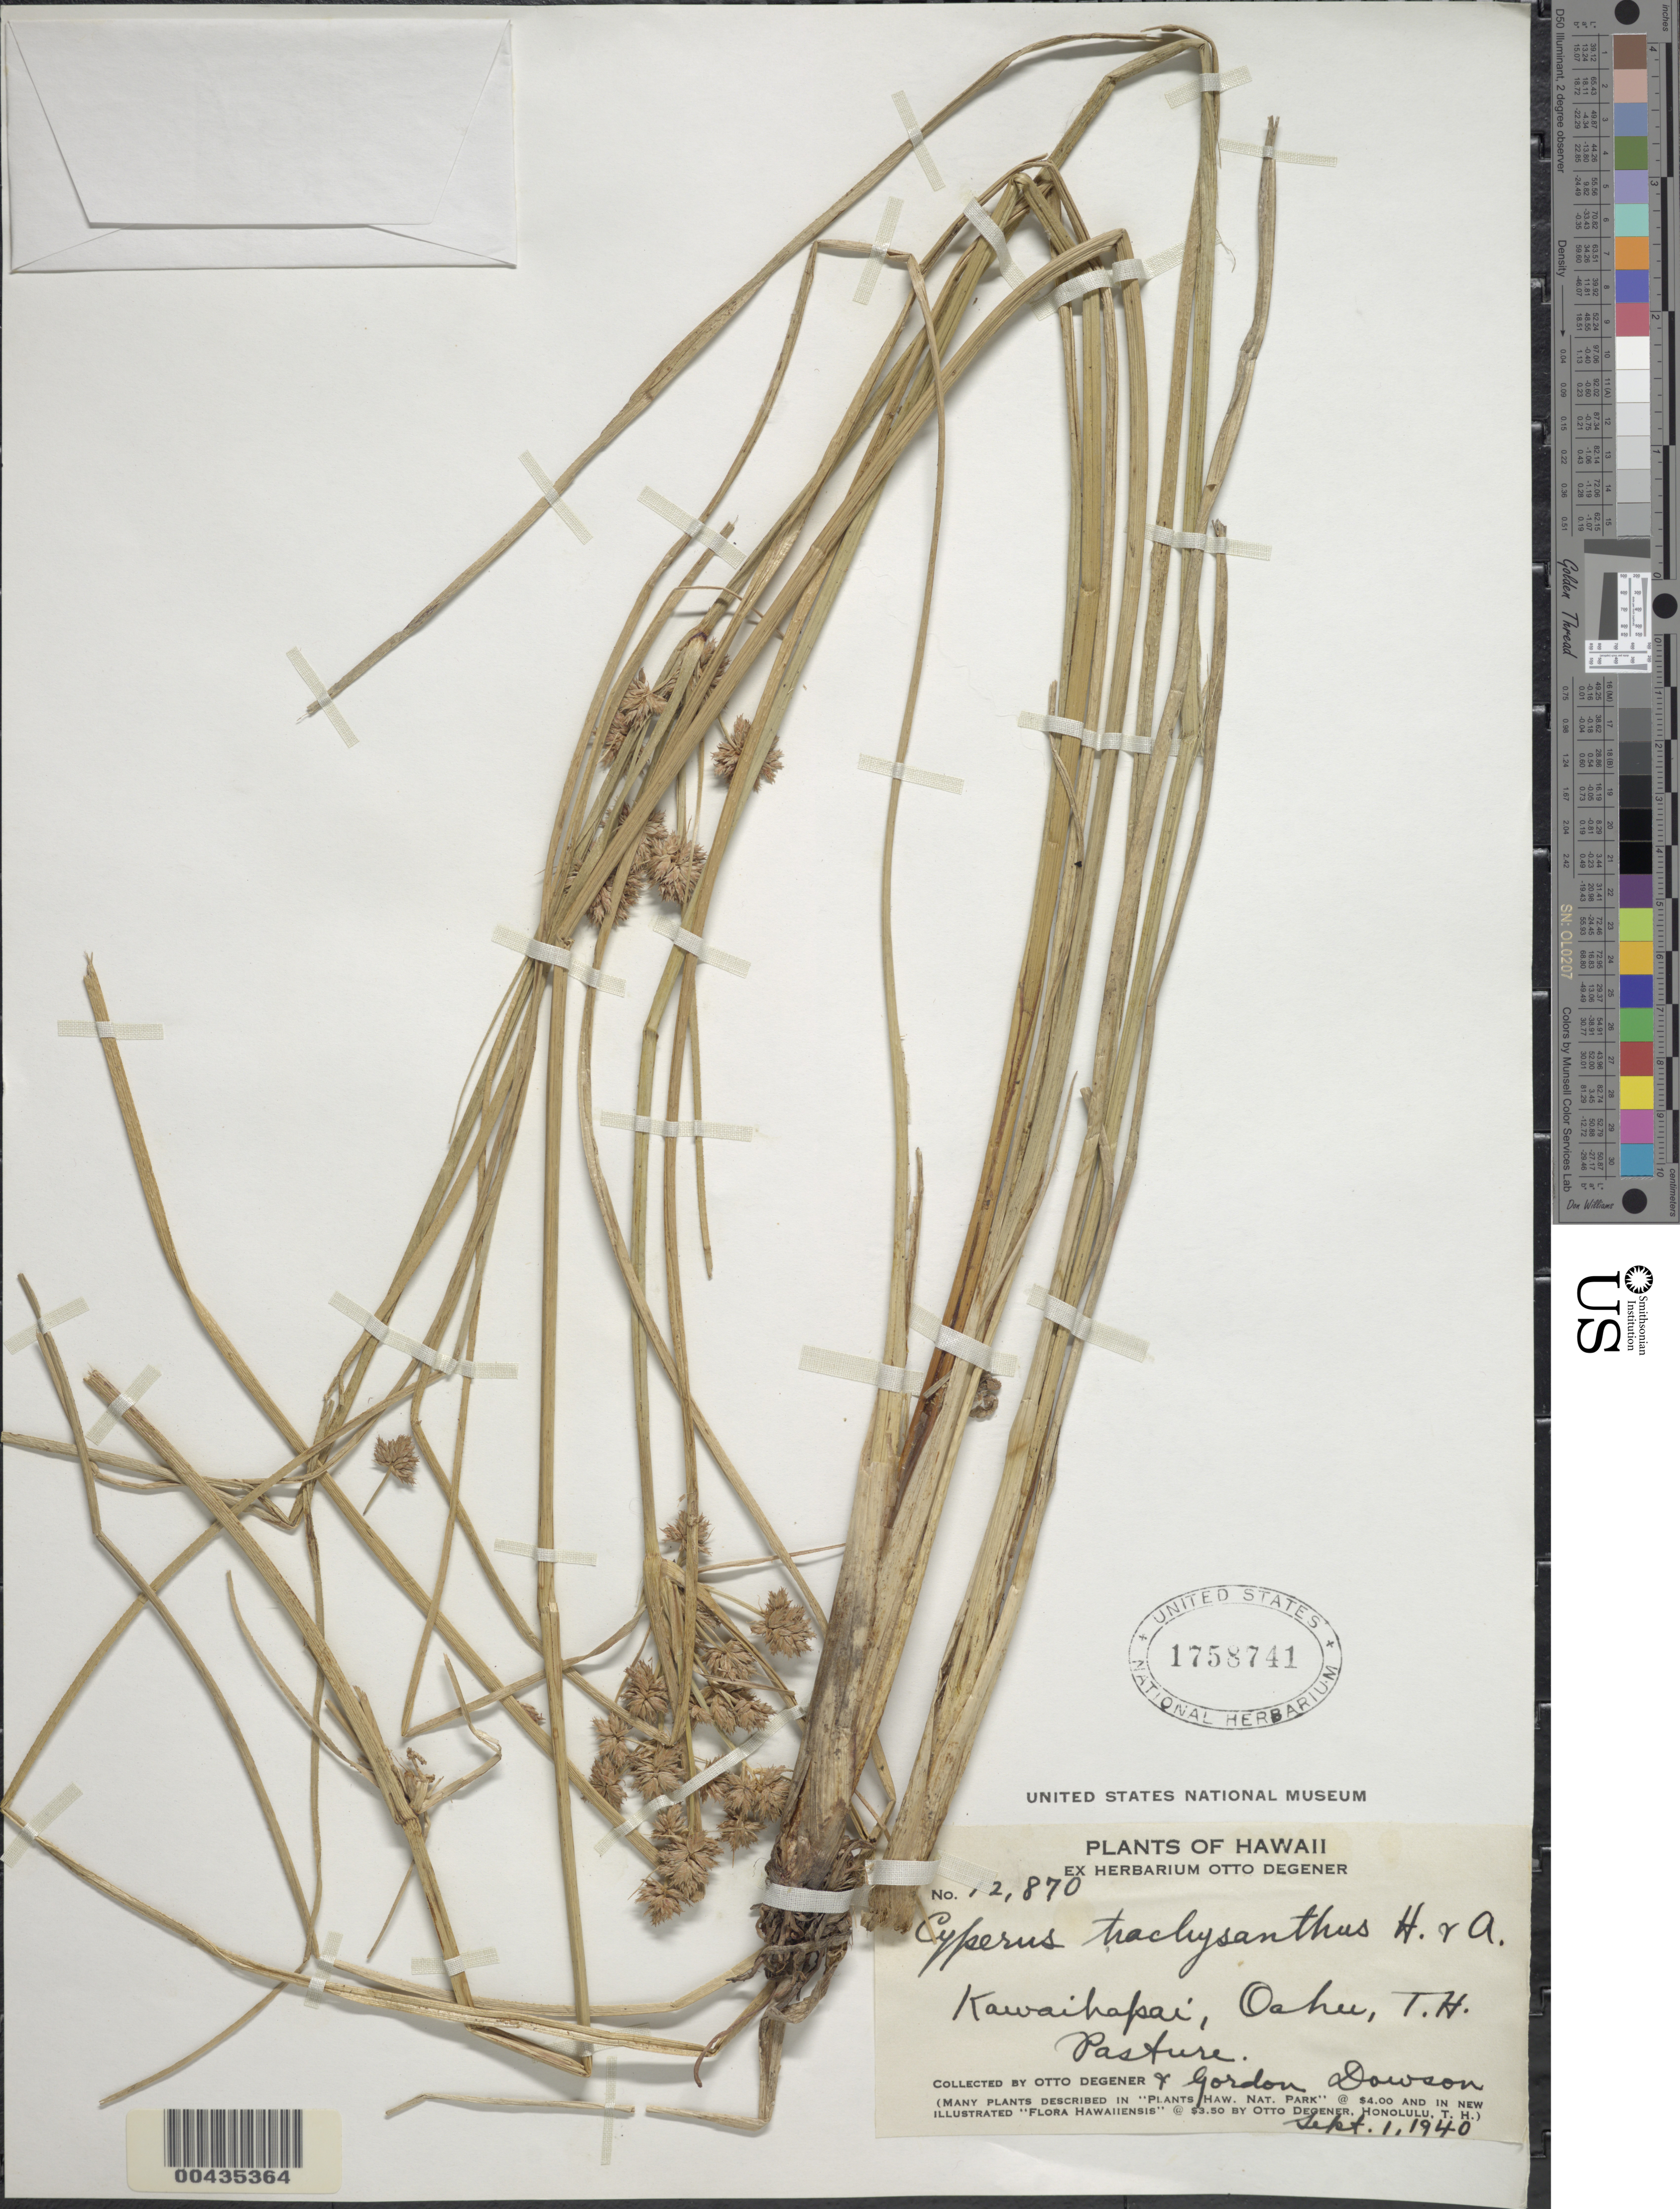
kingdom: Plantae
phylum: Tracheophyta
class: Liliopsida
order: Poales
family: Cyperaceae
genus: Cyperus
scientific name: Cyperus trachysanthos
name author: Hook. & Arn.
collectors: O. Degener & G. Dowson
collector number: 12870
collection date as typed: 1 Sep 1940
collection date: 1940-09-01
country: United States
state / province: Hawaii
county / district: Honolulu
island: Oahu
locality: Kawaihapai.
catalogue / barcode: US 1758741